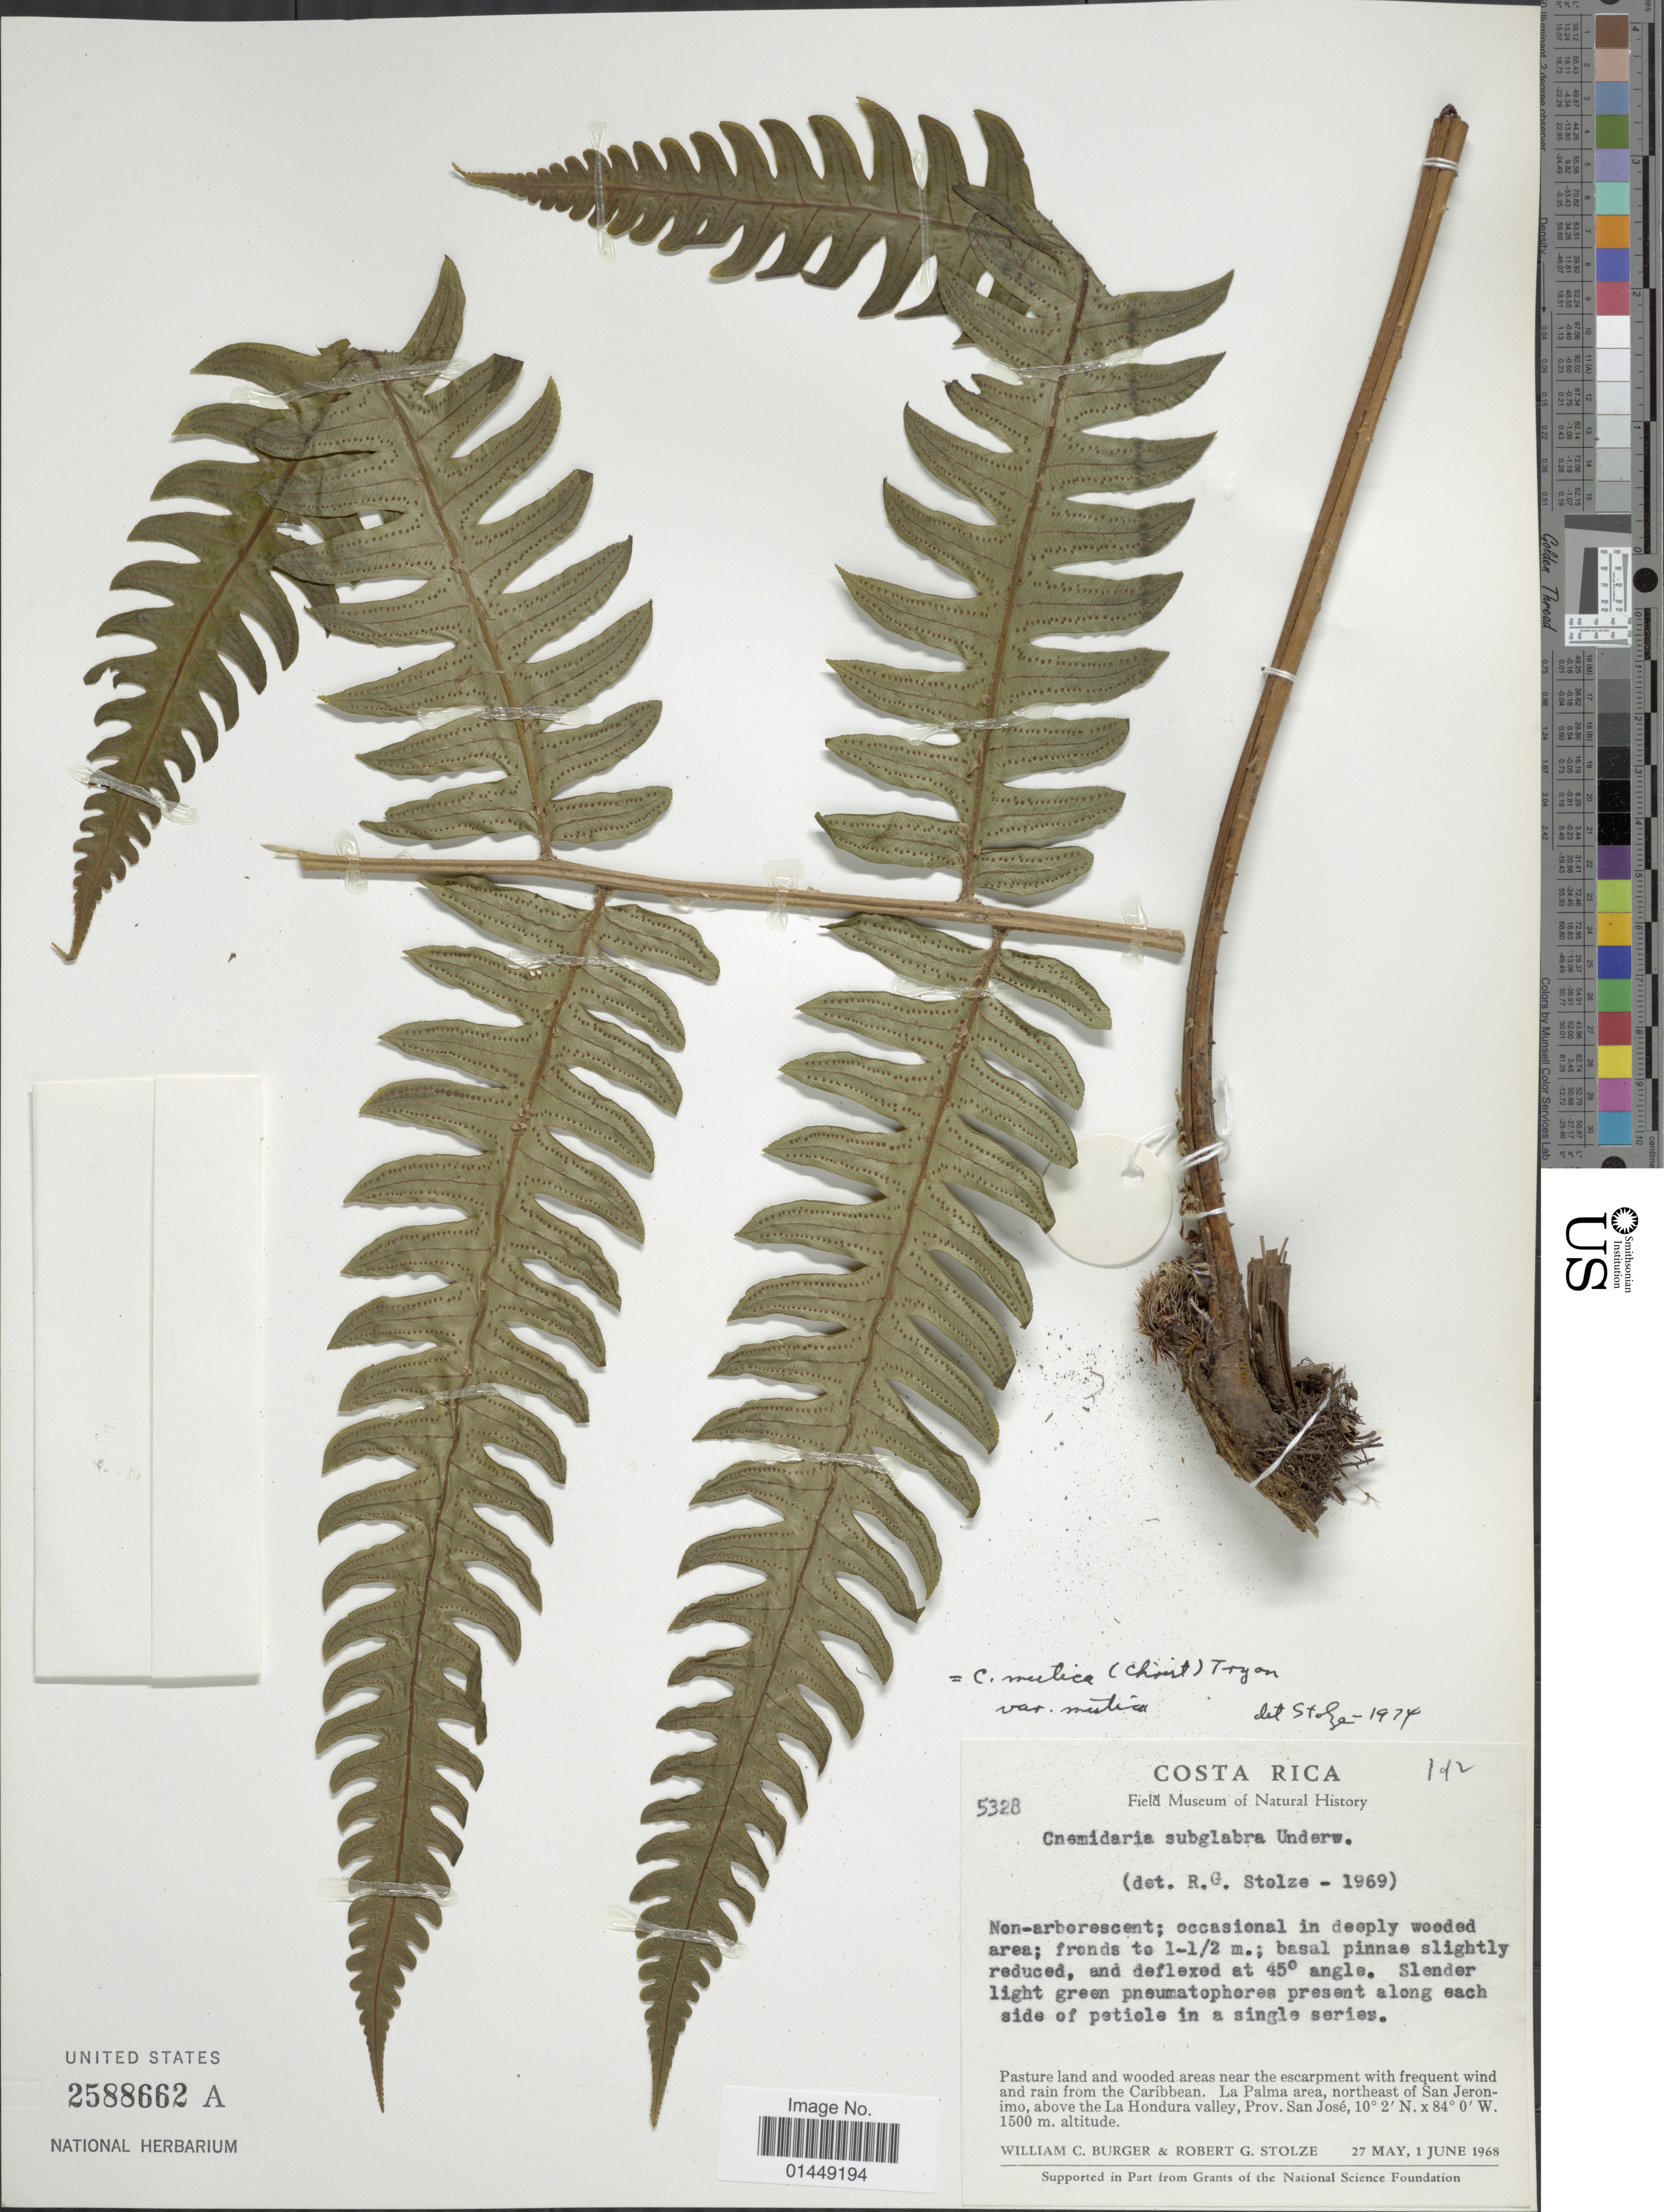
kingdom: Plantae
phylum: Tracheophyta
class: Polypodiopsida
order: Cyatheales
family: Cyatheaceae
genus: Cyathea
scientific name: Cyathea mutica var. mutica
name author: (Christ) Domin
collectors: W. Burger & R. G. Stolze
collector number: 5328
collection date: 1968-05-27/1968-06-01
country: Costa Rica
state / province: San José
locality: Pasture land and wooded areas near the escarpment with frequent wind and rain from the Caribbean. La Palma area, nrotheast of San Jeronimo, above the La Hondura valley, Prov. San José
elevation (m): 1500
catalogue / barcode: US 2588662A